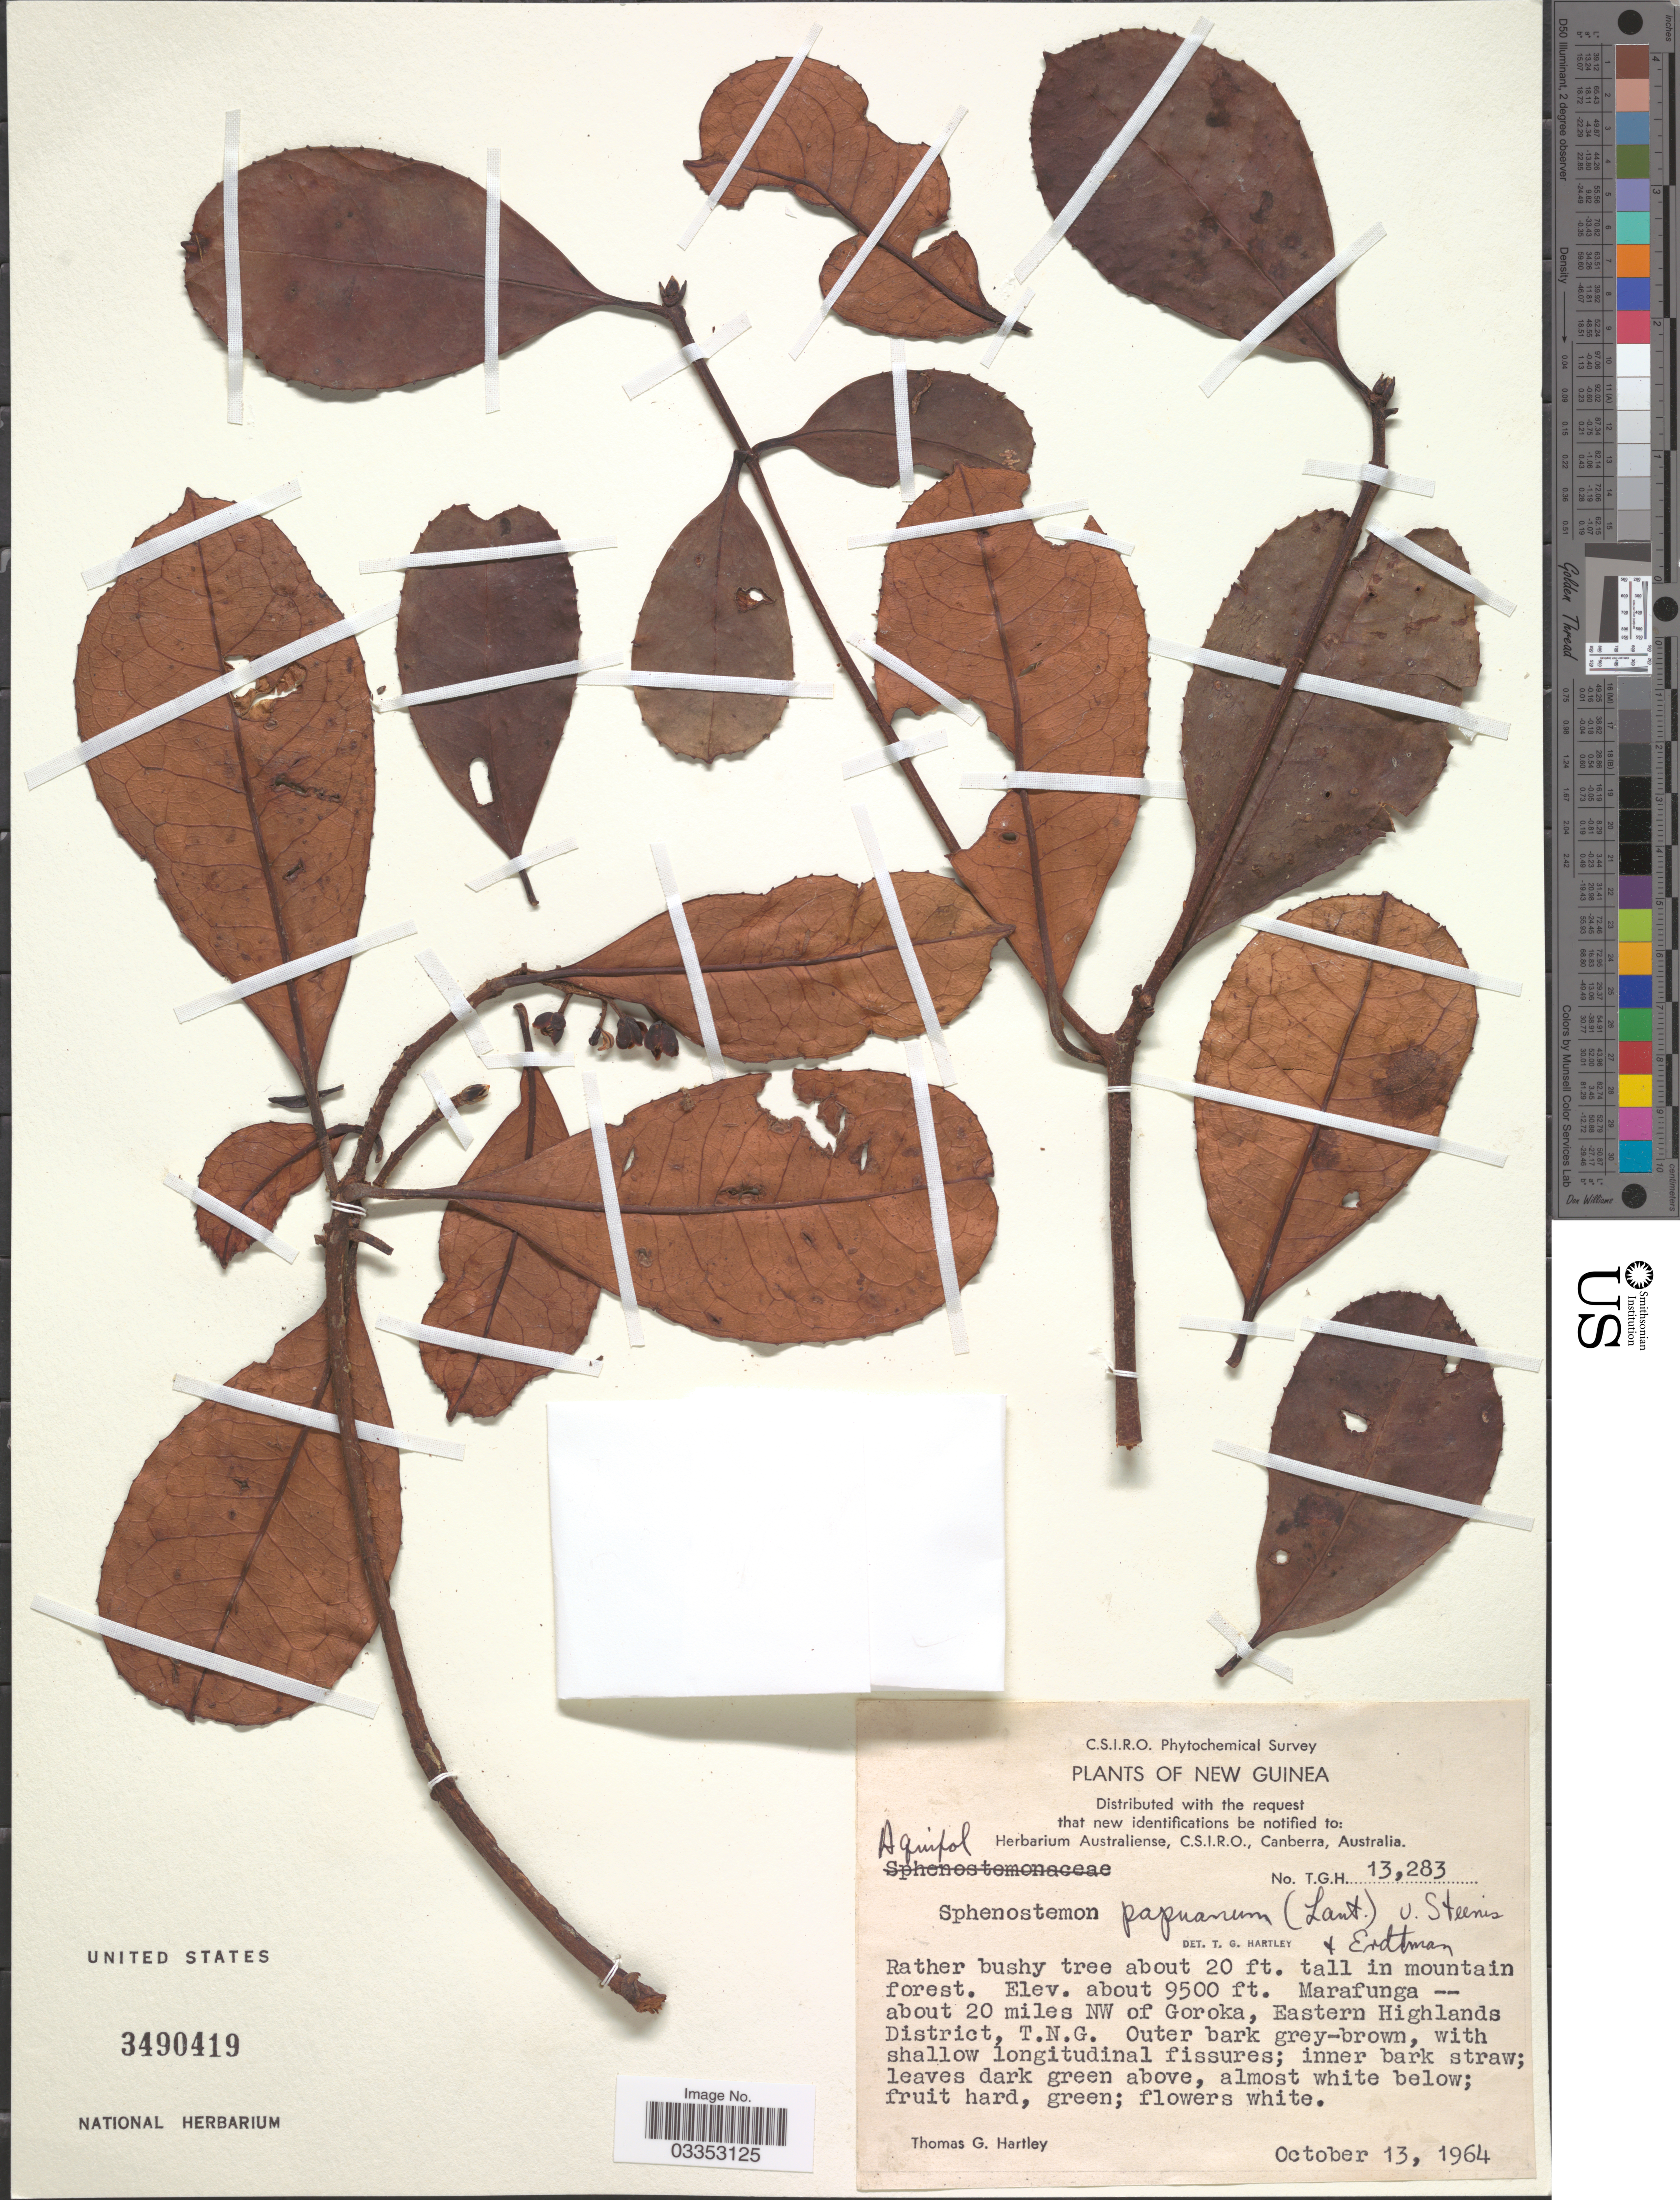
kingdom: Plantae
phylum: Tracheophyta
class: Magnoliopsida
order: Paracryphiales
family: Paracryphiaceae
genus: Sphenostemon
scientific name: Sphenostemon papuanus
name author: (Lauterb.) Steenis & Erdtm.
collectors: T. G. Hartley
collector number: T.G.H. 13283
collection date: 1964-10-13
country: Papua New Guinea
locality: New Guinea. Marafunga -- about 20 miles NW of Goroka, Eastern Highlands District, T.N.G.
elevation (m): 2896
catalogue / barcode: US 3490419